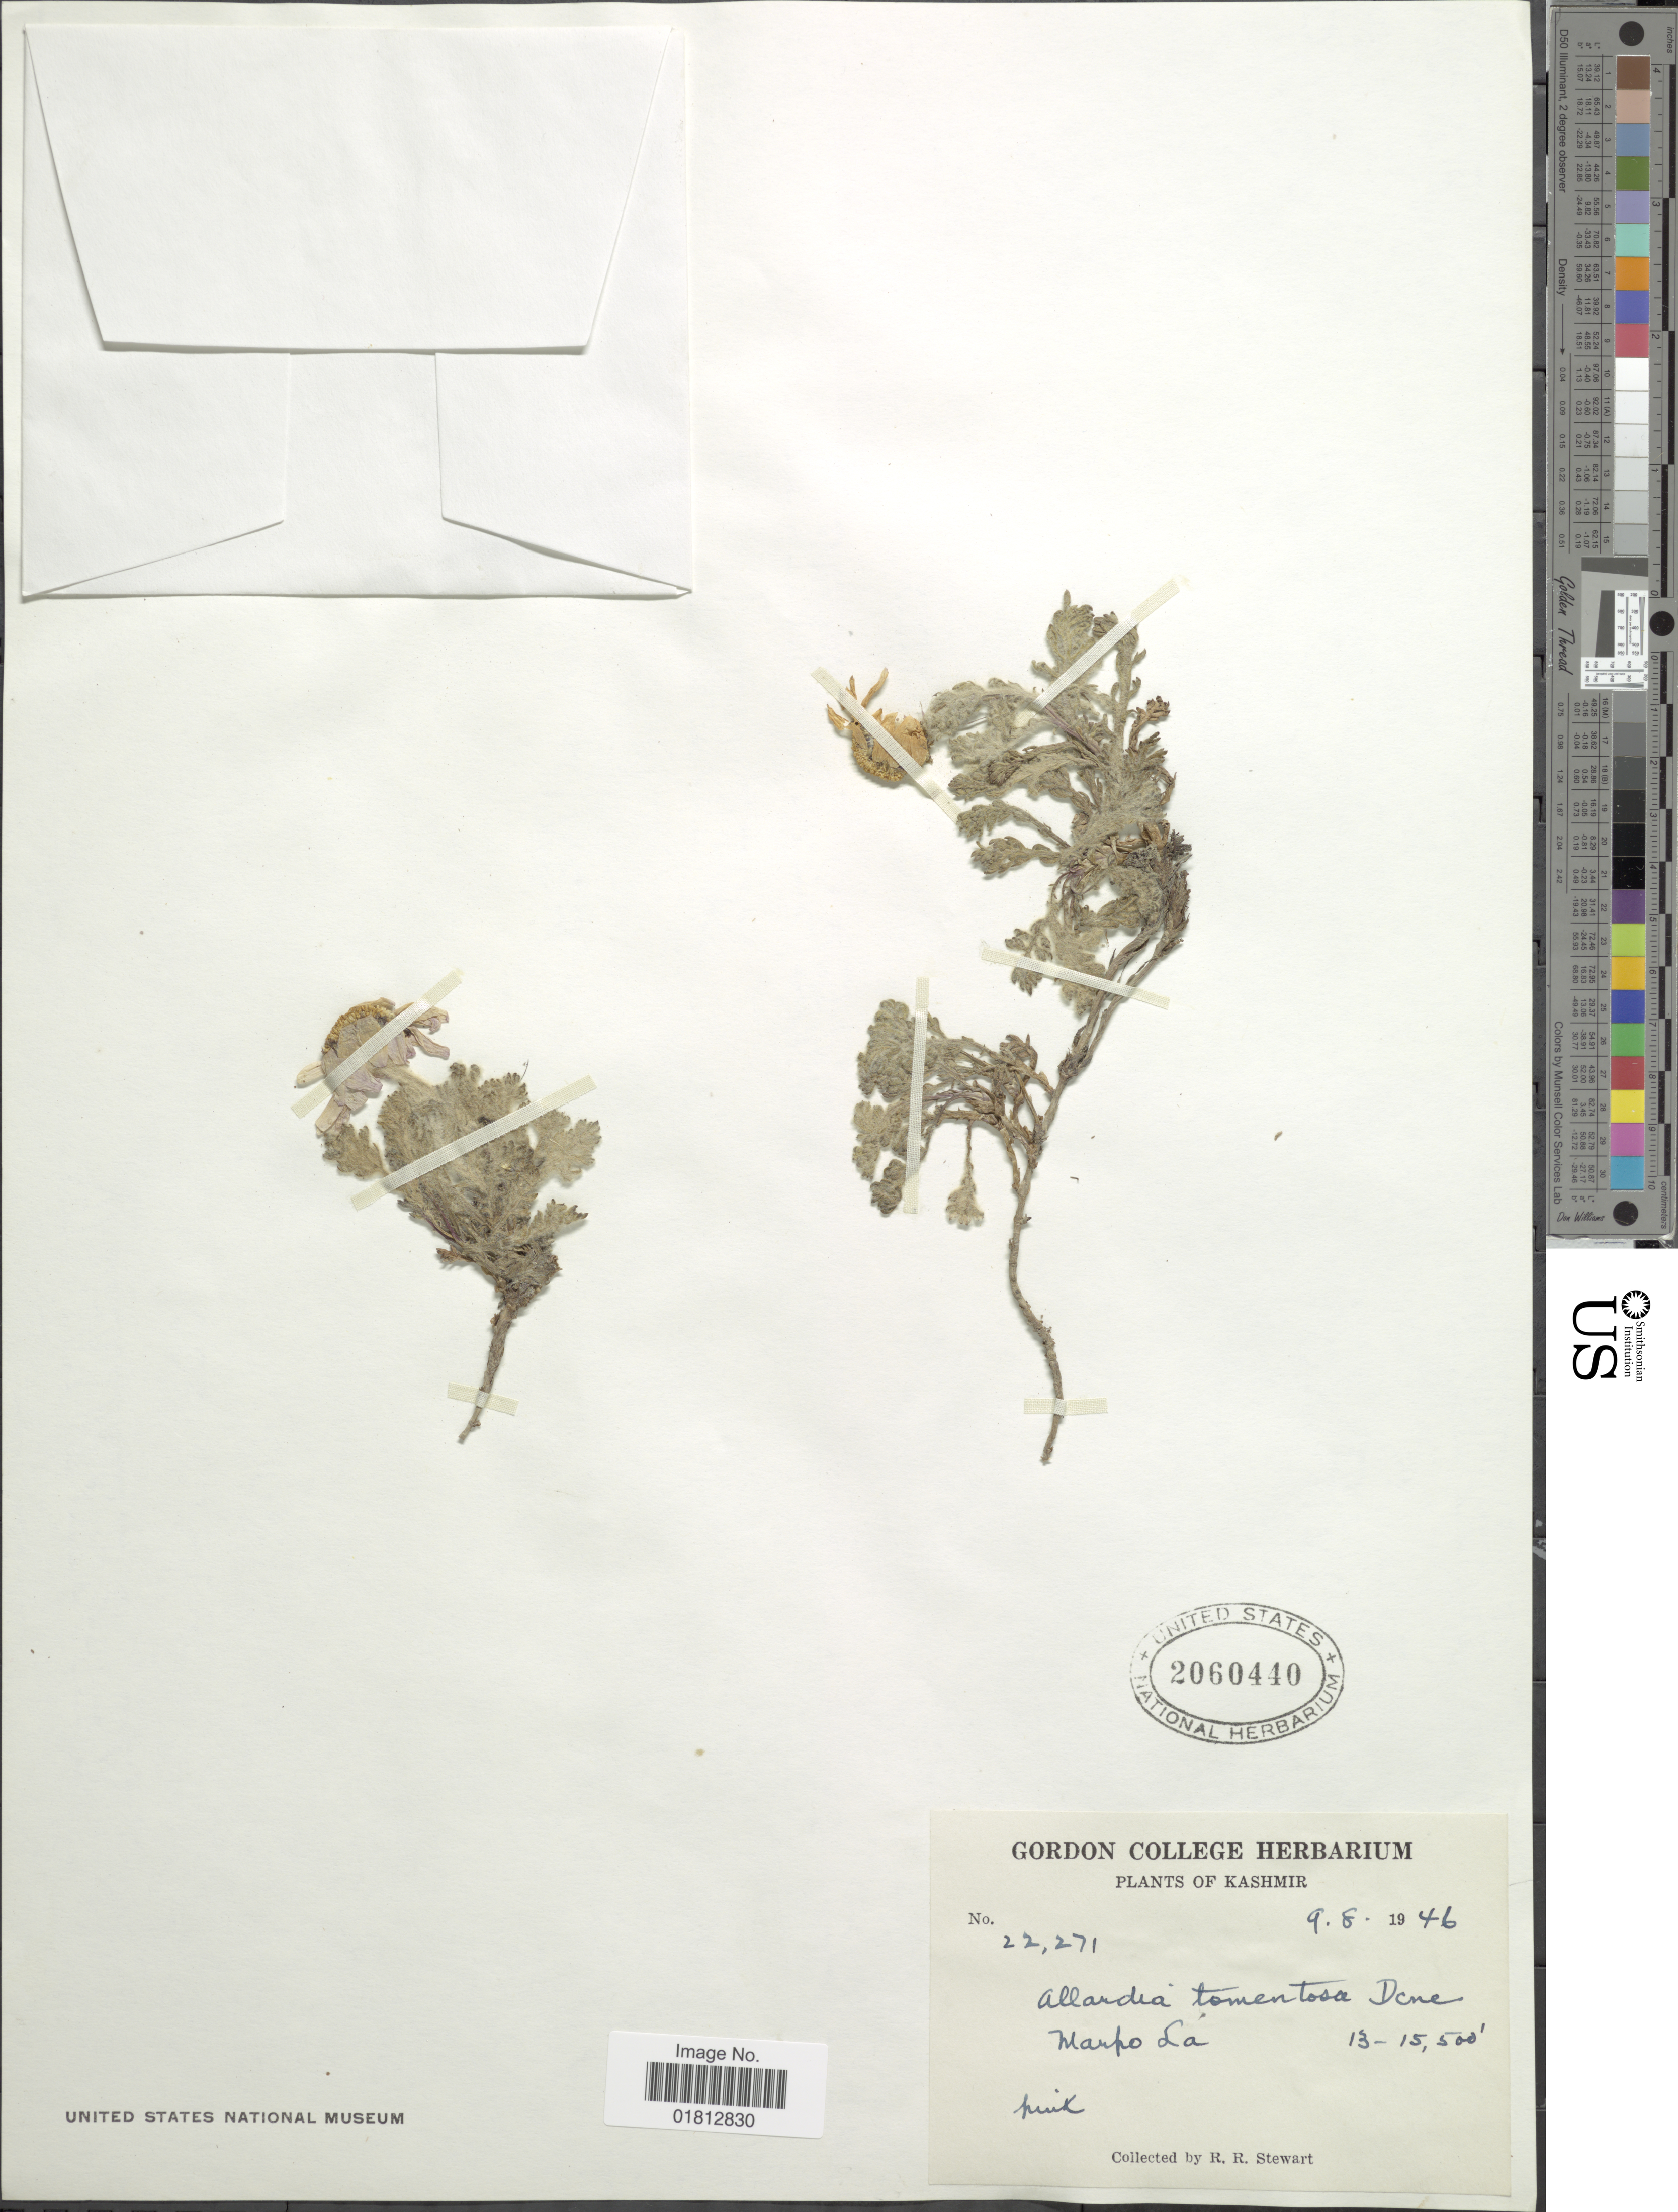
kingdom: Plantae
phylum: Tracheophyta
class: Magnoliopsida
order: Asterales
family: Asteraceae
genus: Allardia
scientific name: Allardia tomentosa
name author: Decne.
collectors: R. R. Stewart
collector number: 22271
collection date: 1946-08-09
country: India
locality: Kashmir, Marpo La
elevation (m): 3962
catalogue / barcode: US 2060440